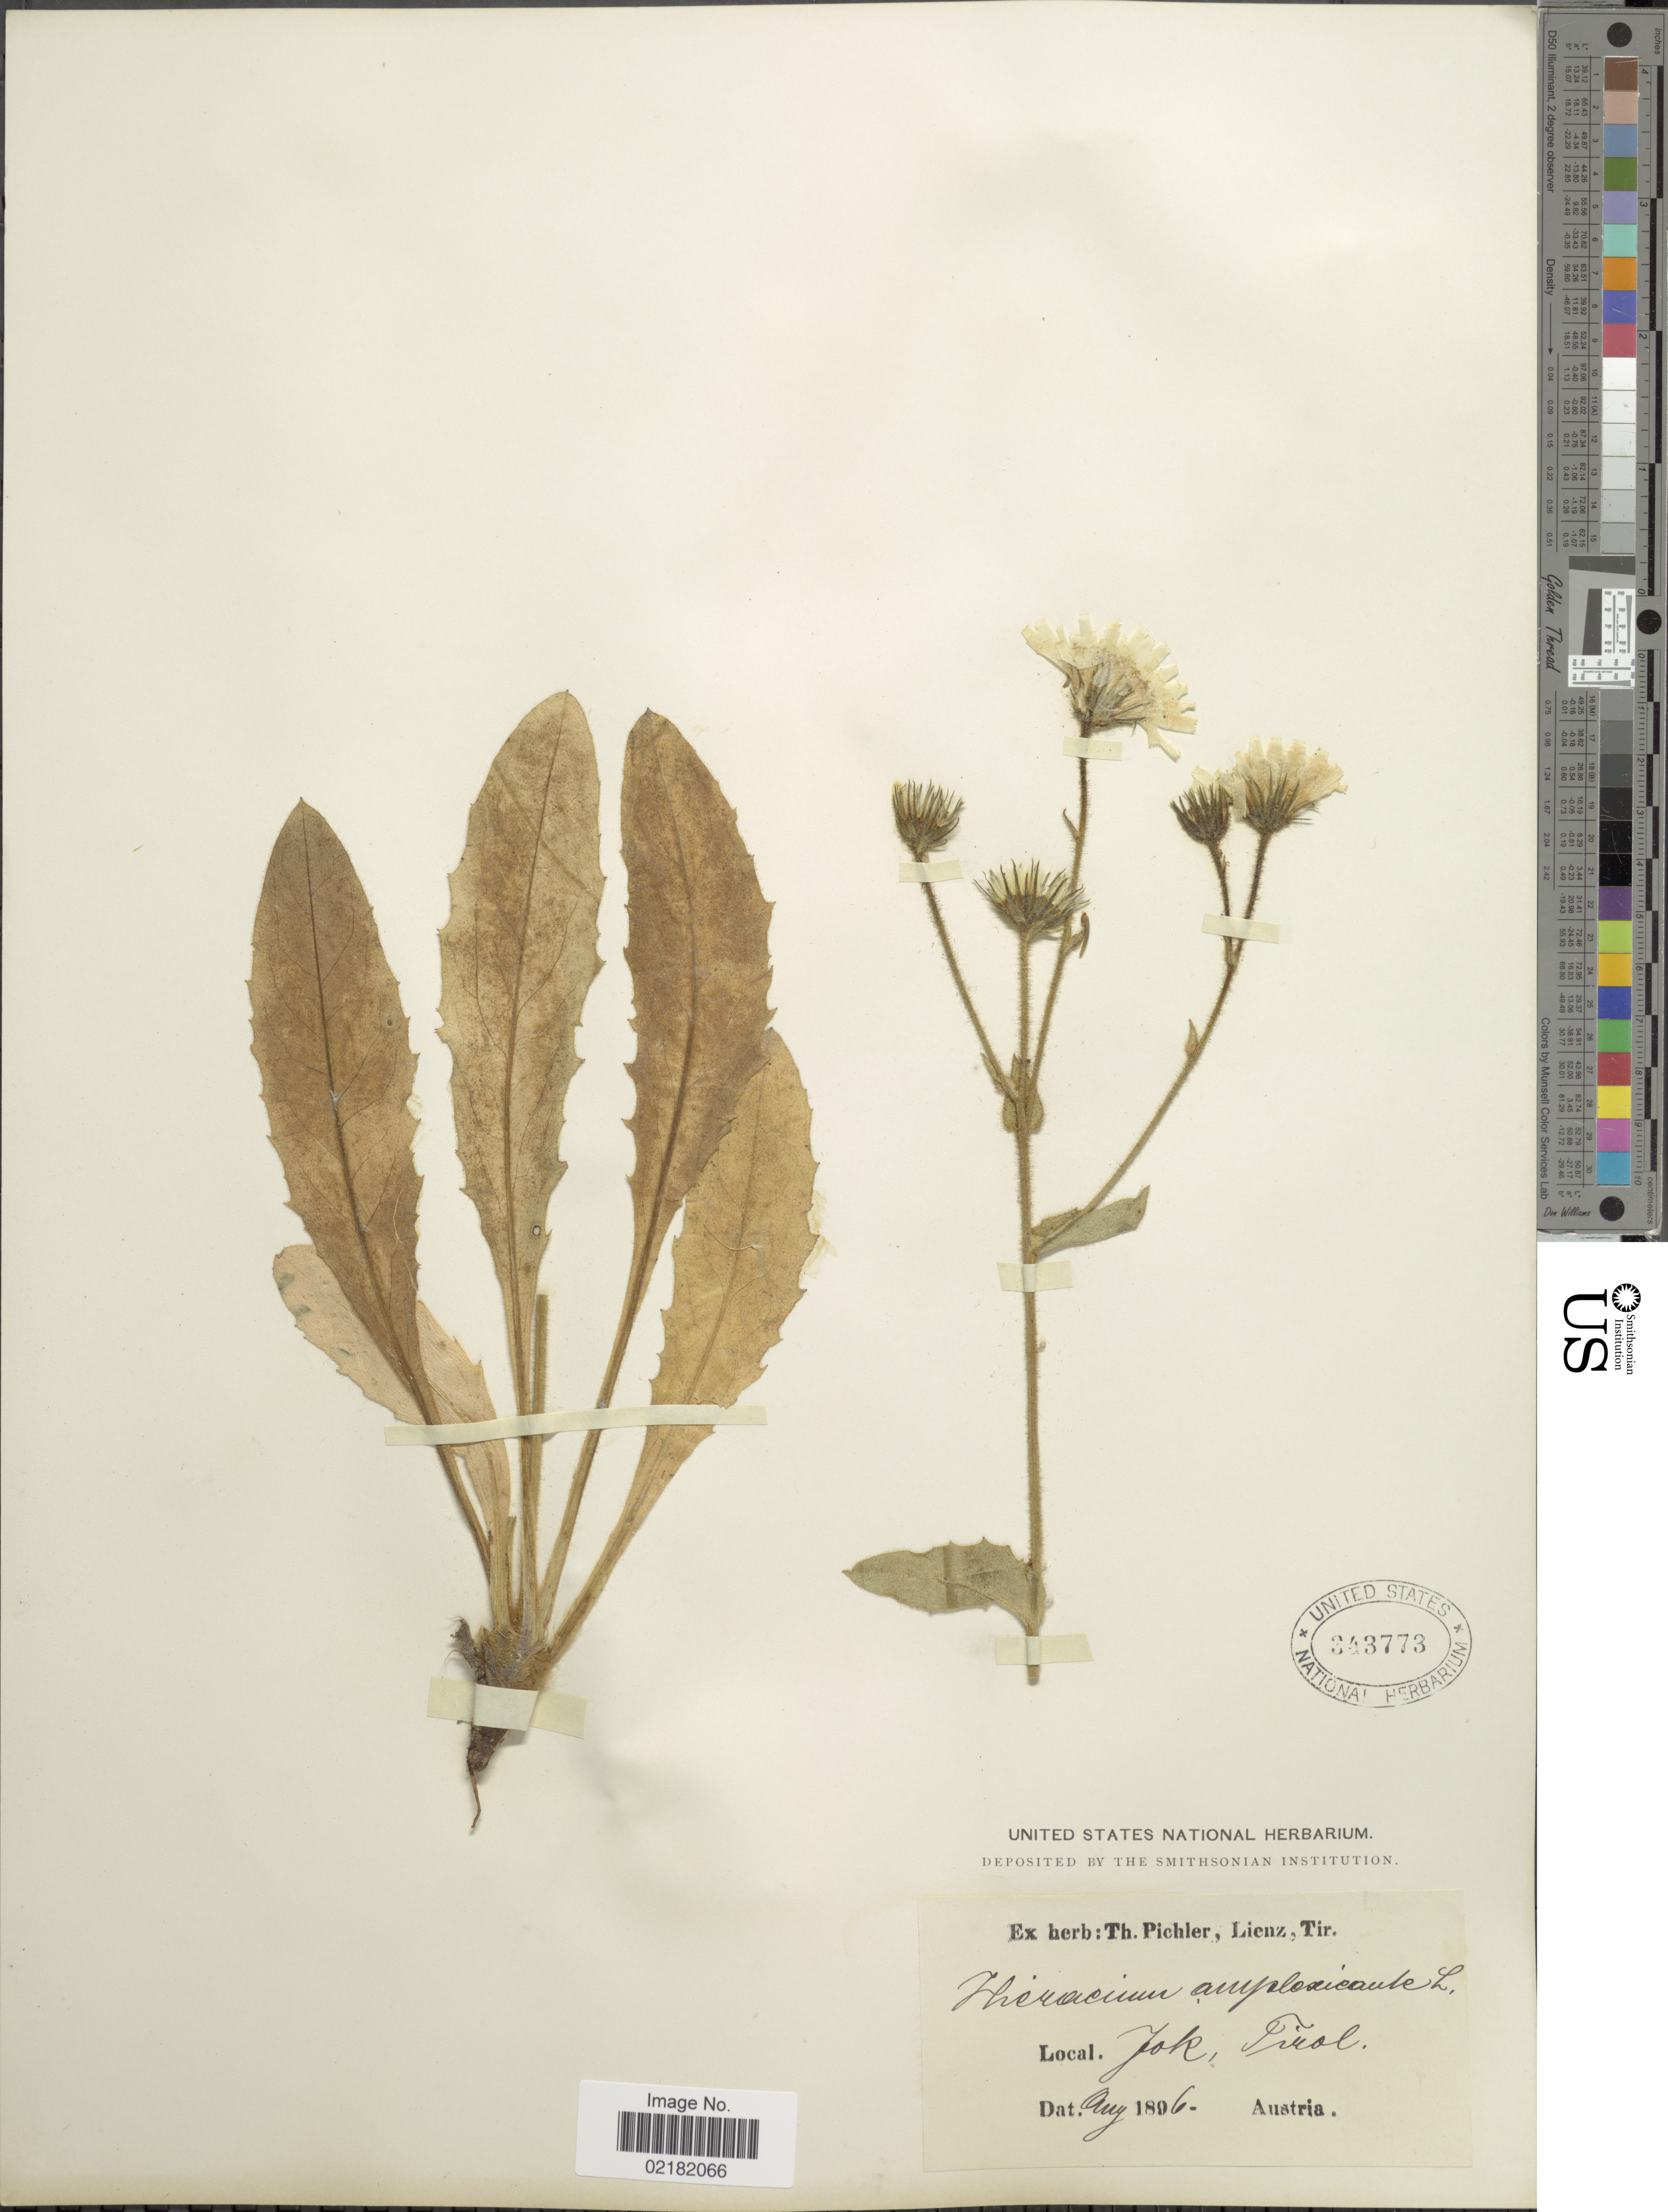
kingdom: Plantae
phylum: Tracheophyta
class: Magnoliopsida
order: Asterales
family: Asteraceae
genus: Hieracium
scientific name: Hieracium amplexicaule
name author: L.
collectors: ex herb. T. Pichler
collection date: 1896-08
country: Austria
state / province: Tirol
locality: Jok.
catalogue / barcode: US 343773